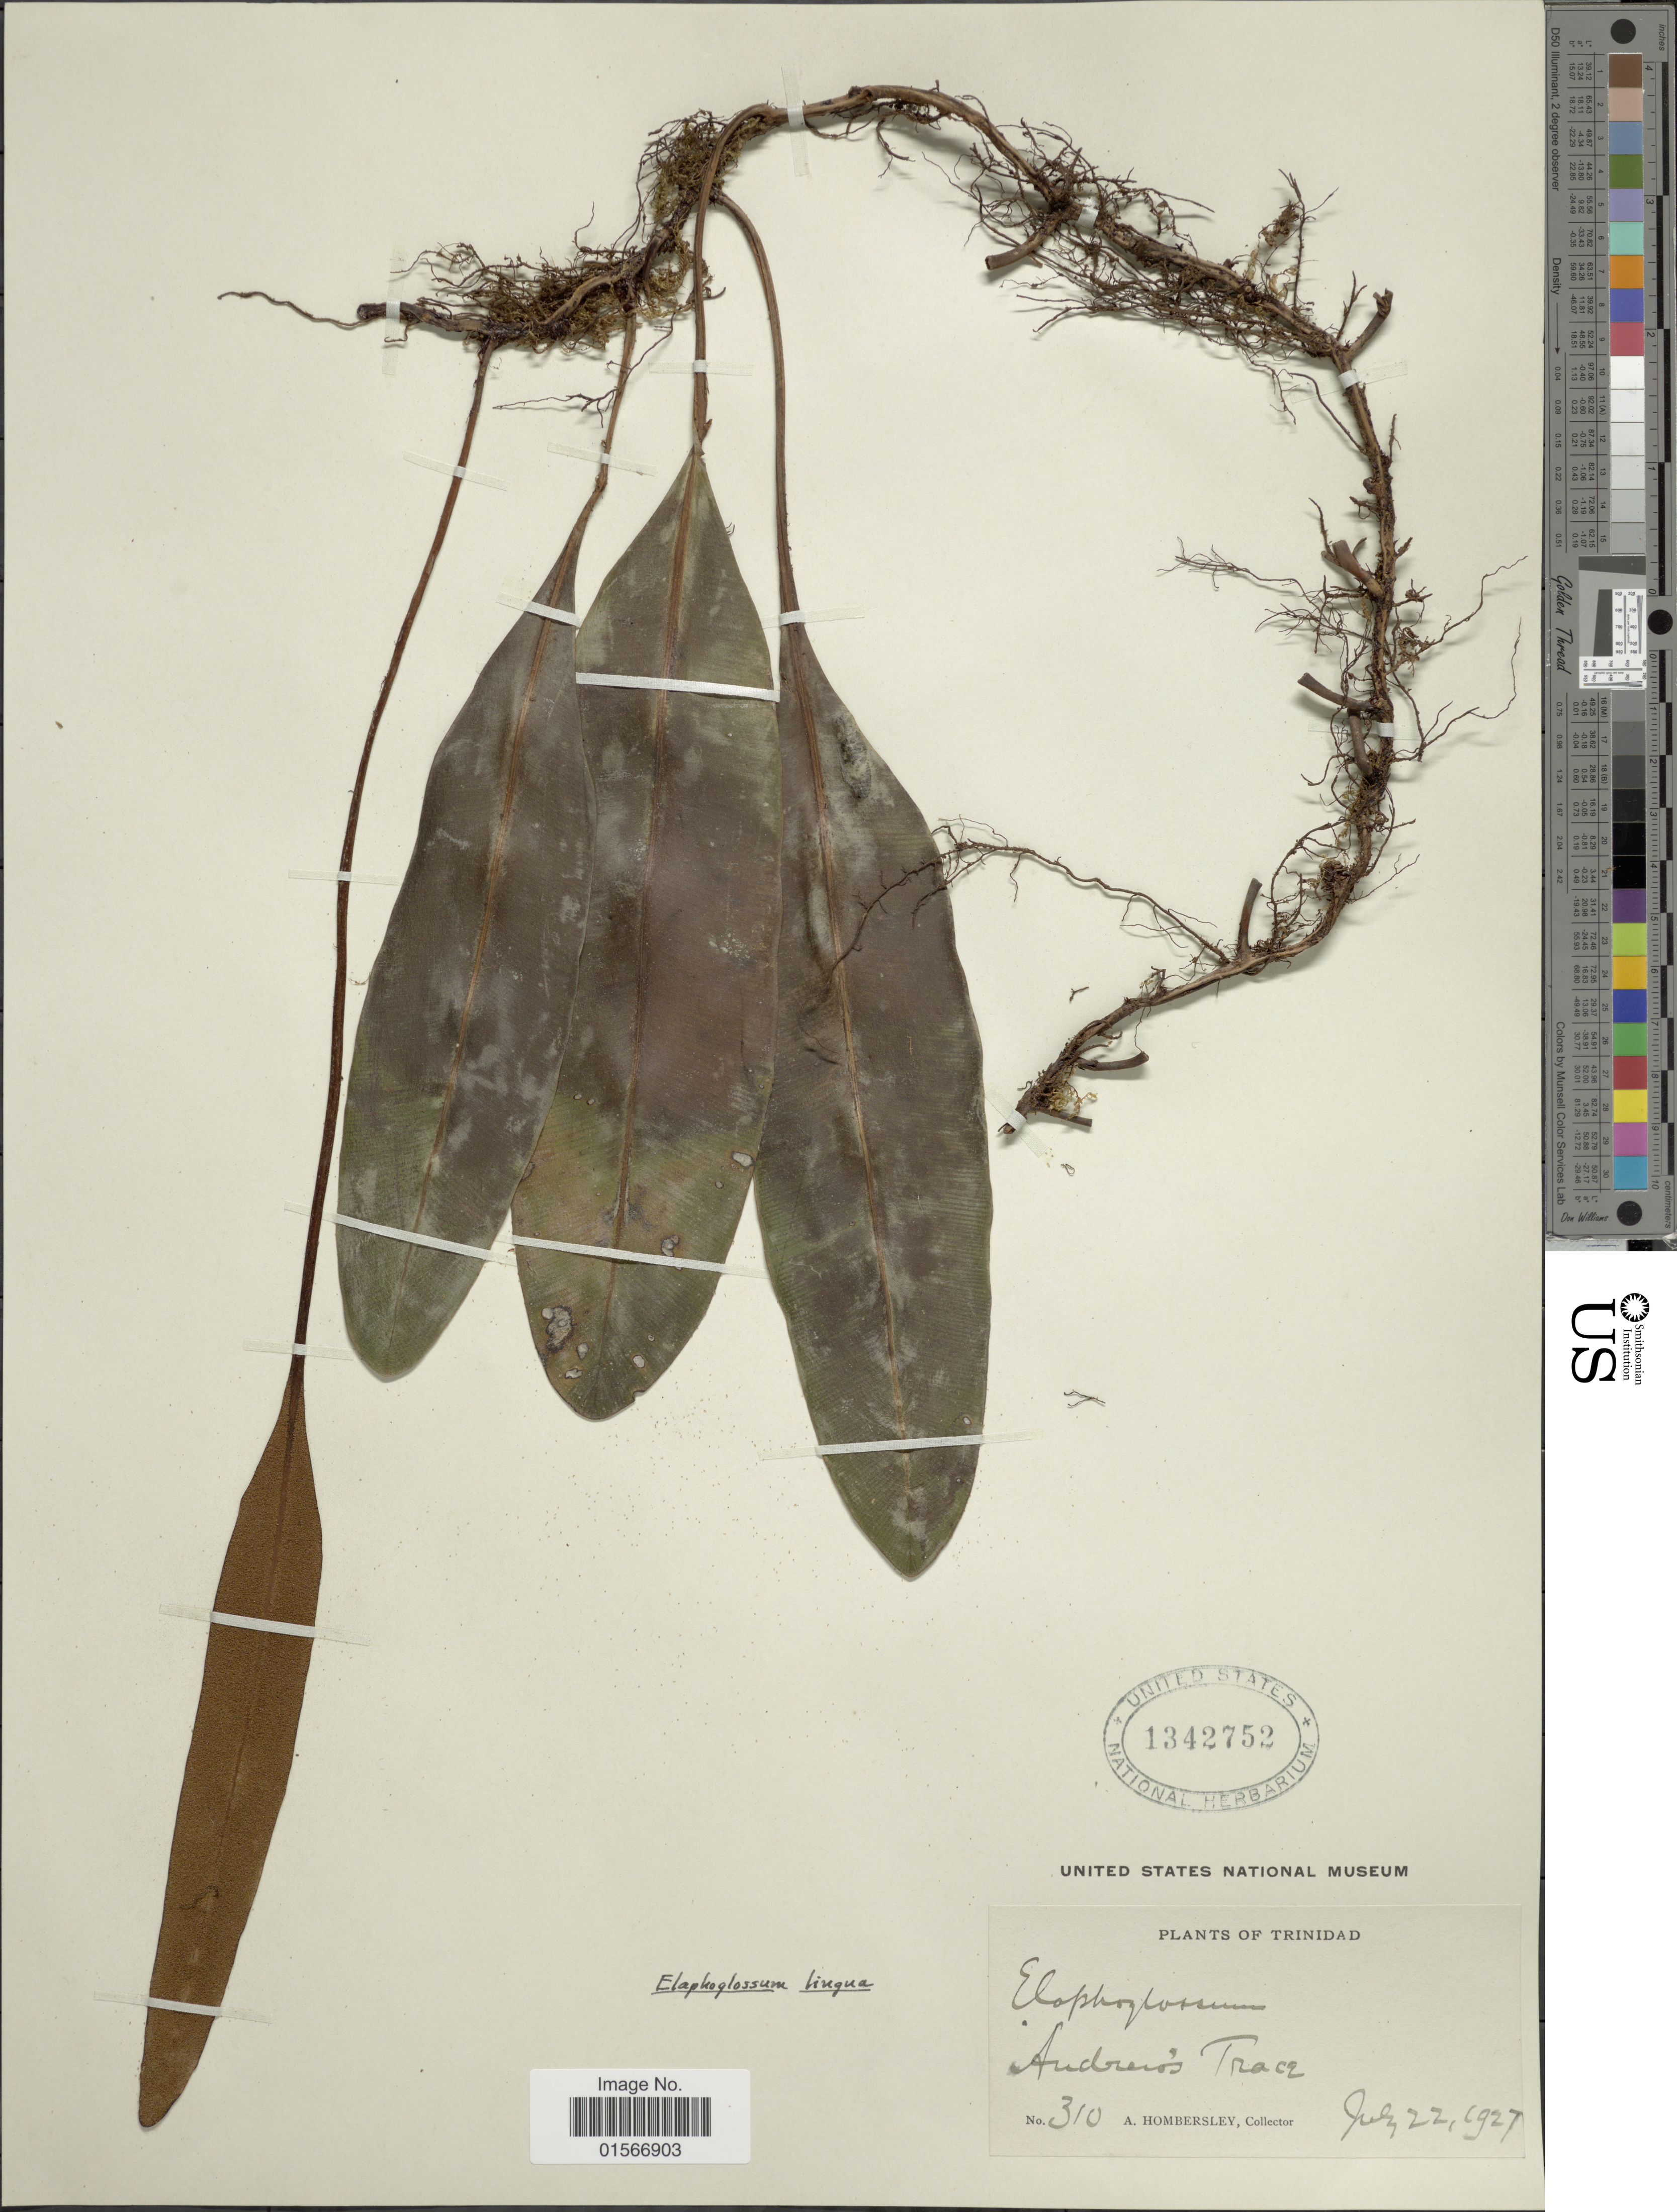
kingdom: Plantae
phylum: Tracheophyta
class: Polypodiopsida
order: Polypodiales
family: Dryopteridaceae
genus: Elaphoglossum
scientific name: Elaphoglossum lingua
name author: (C. Presl) Brack.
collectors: A. Hombersley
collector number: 310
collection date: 1927-07-22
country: Trinidad and Tobago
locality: Trinidad, Andrew's Trace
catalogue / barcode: US 1342752